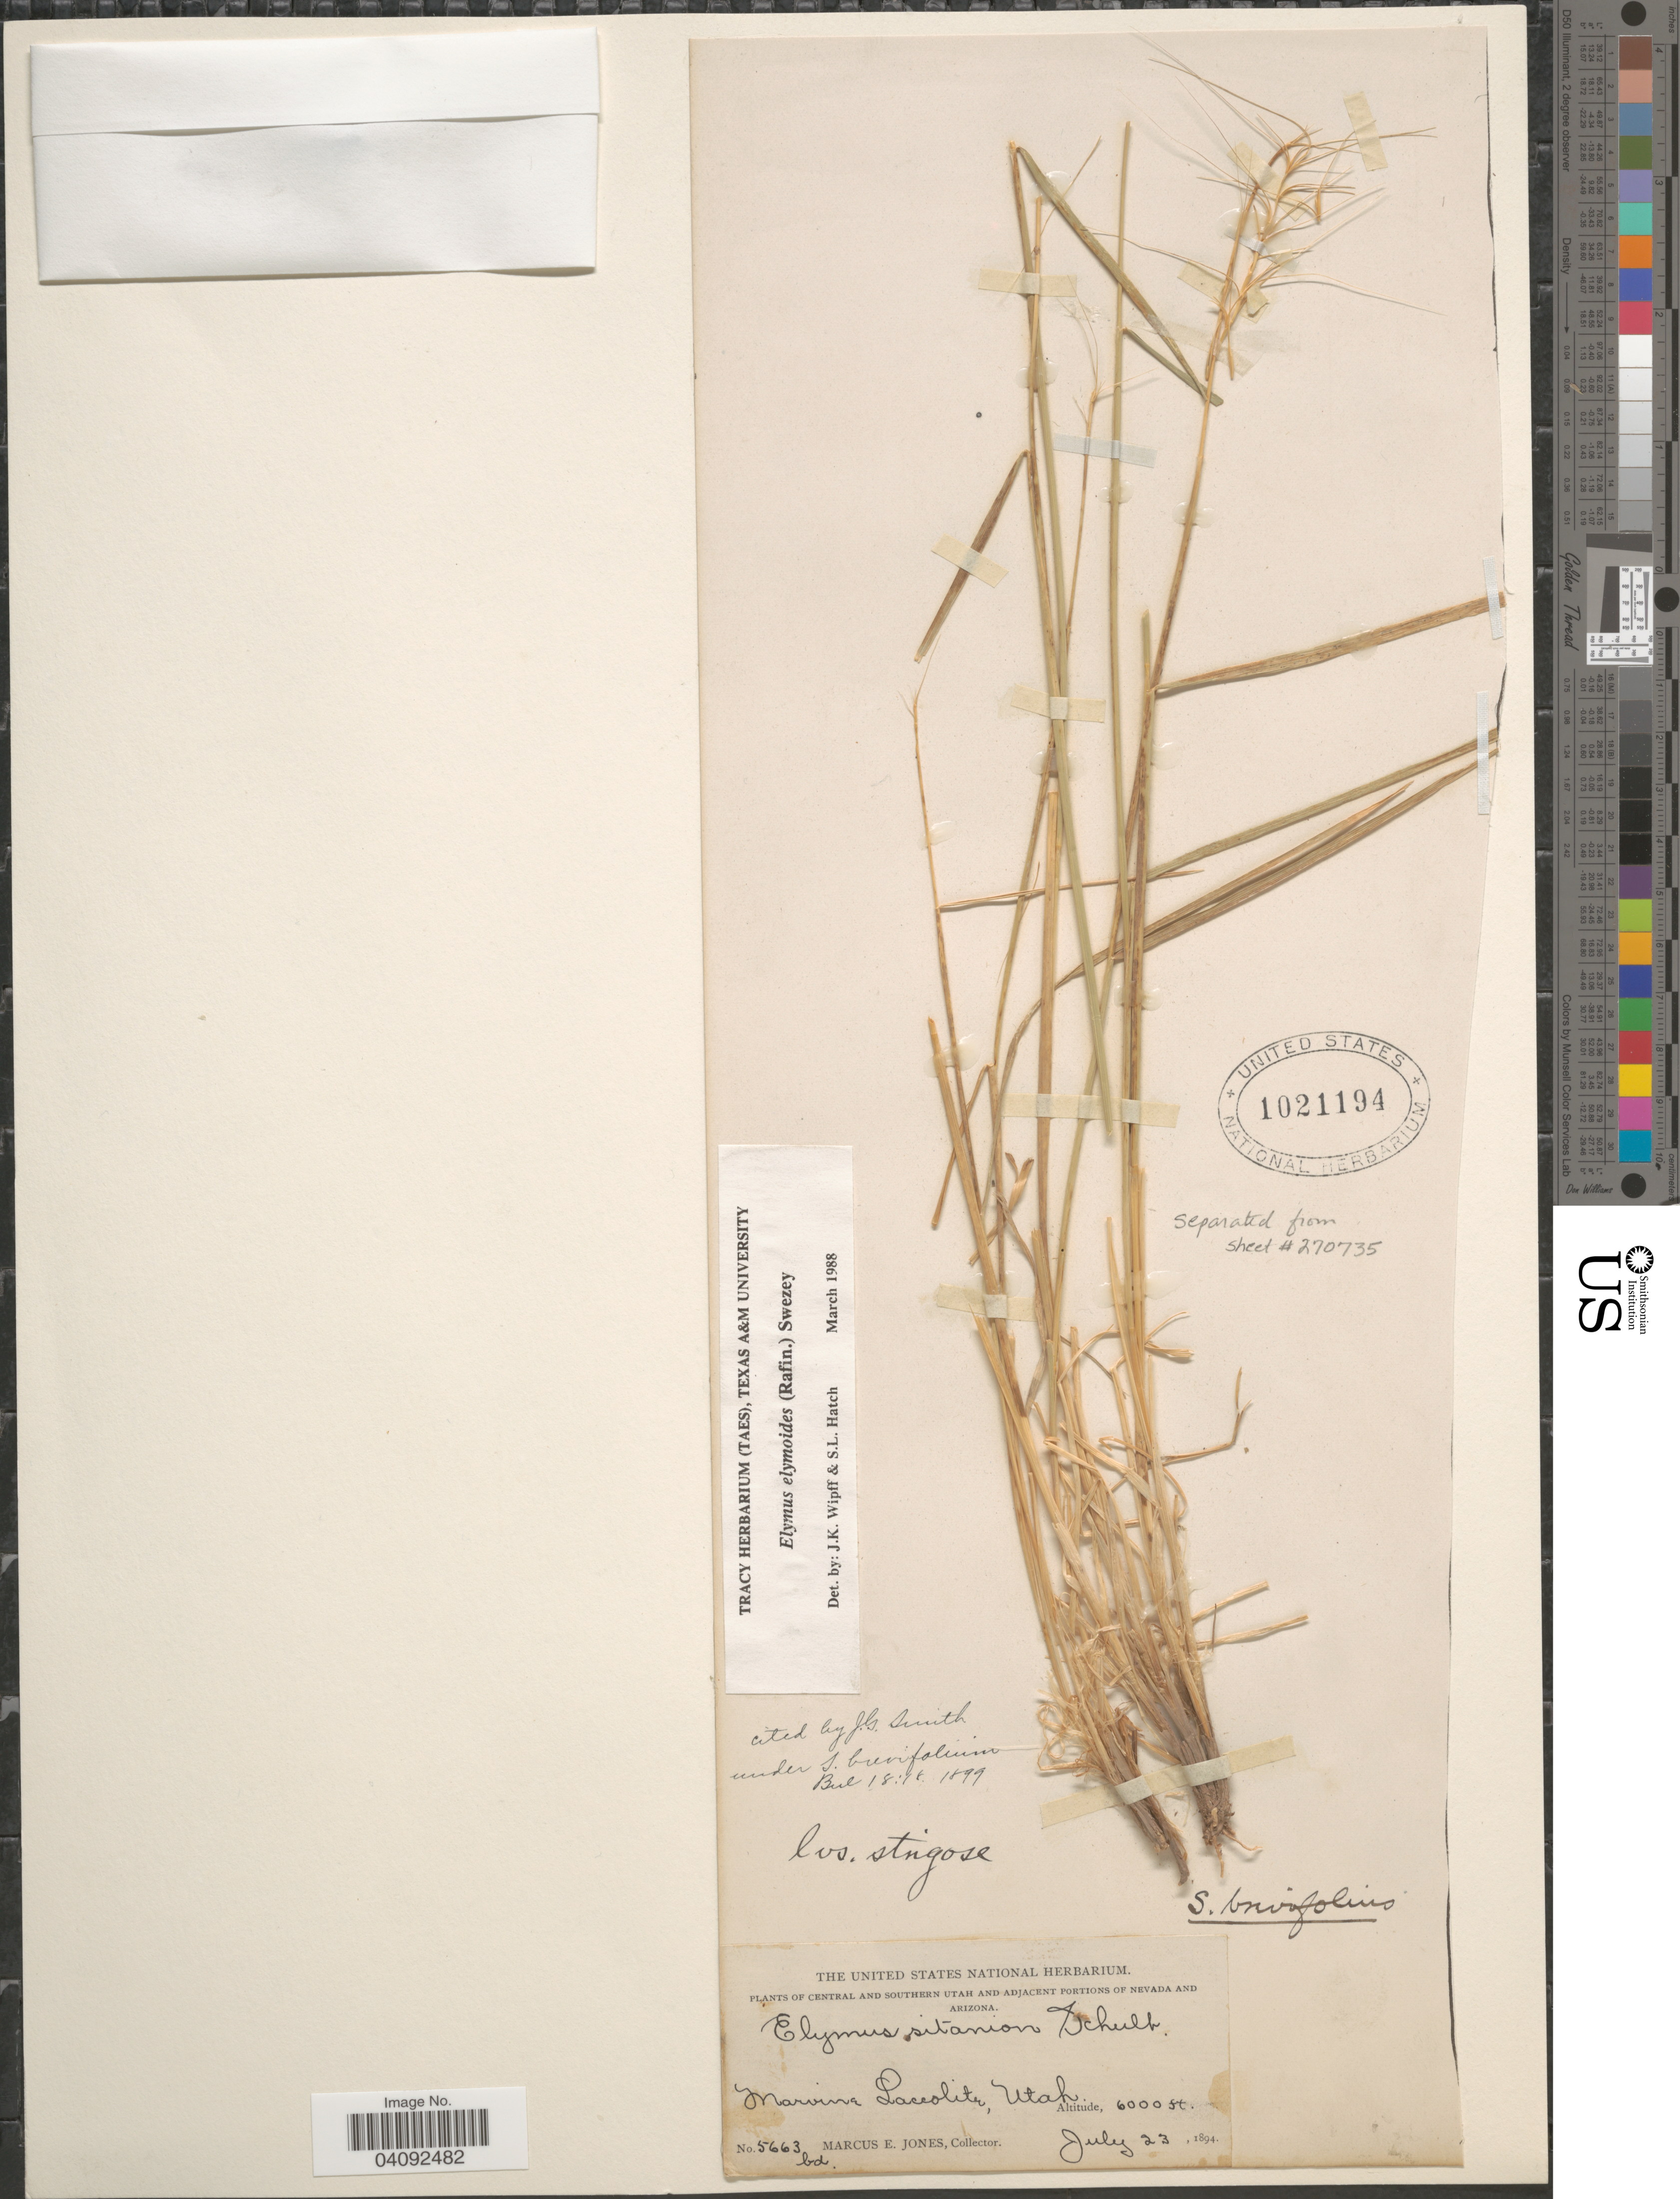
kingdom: Plantae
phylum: Tracheophyta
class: Liliopsida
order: Poales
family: Poaceae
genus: Elymus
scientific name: Elymus elymoides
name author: (Raf.) Swezey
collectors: M. E. Jones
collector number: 5663bd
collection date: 1894-07-23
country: United States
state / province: Utah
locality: Central and Southern Utah. Marvine Laccolite.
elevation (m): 1829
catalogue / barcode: US 1021194